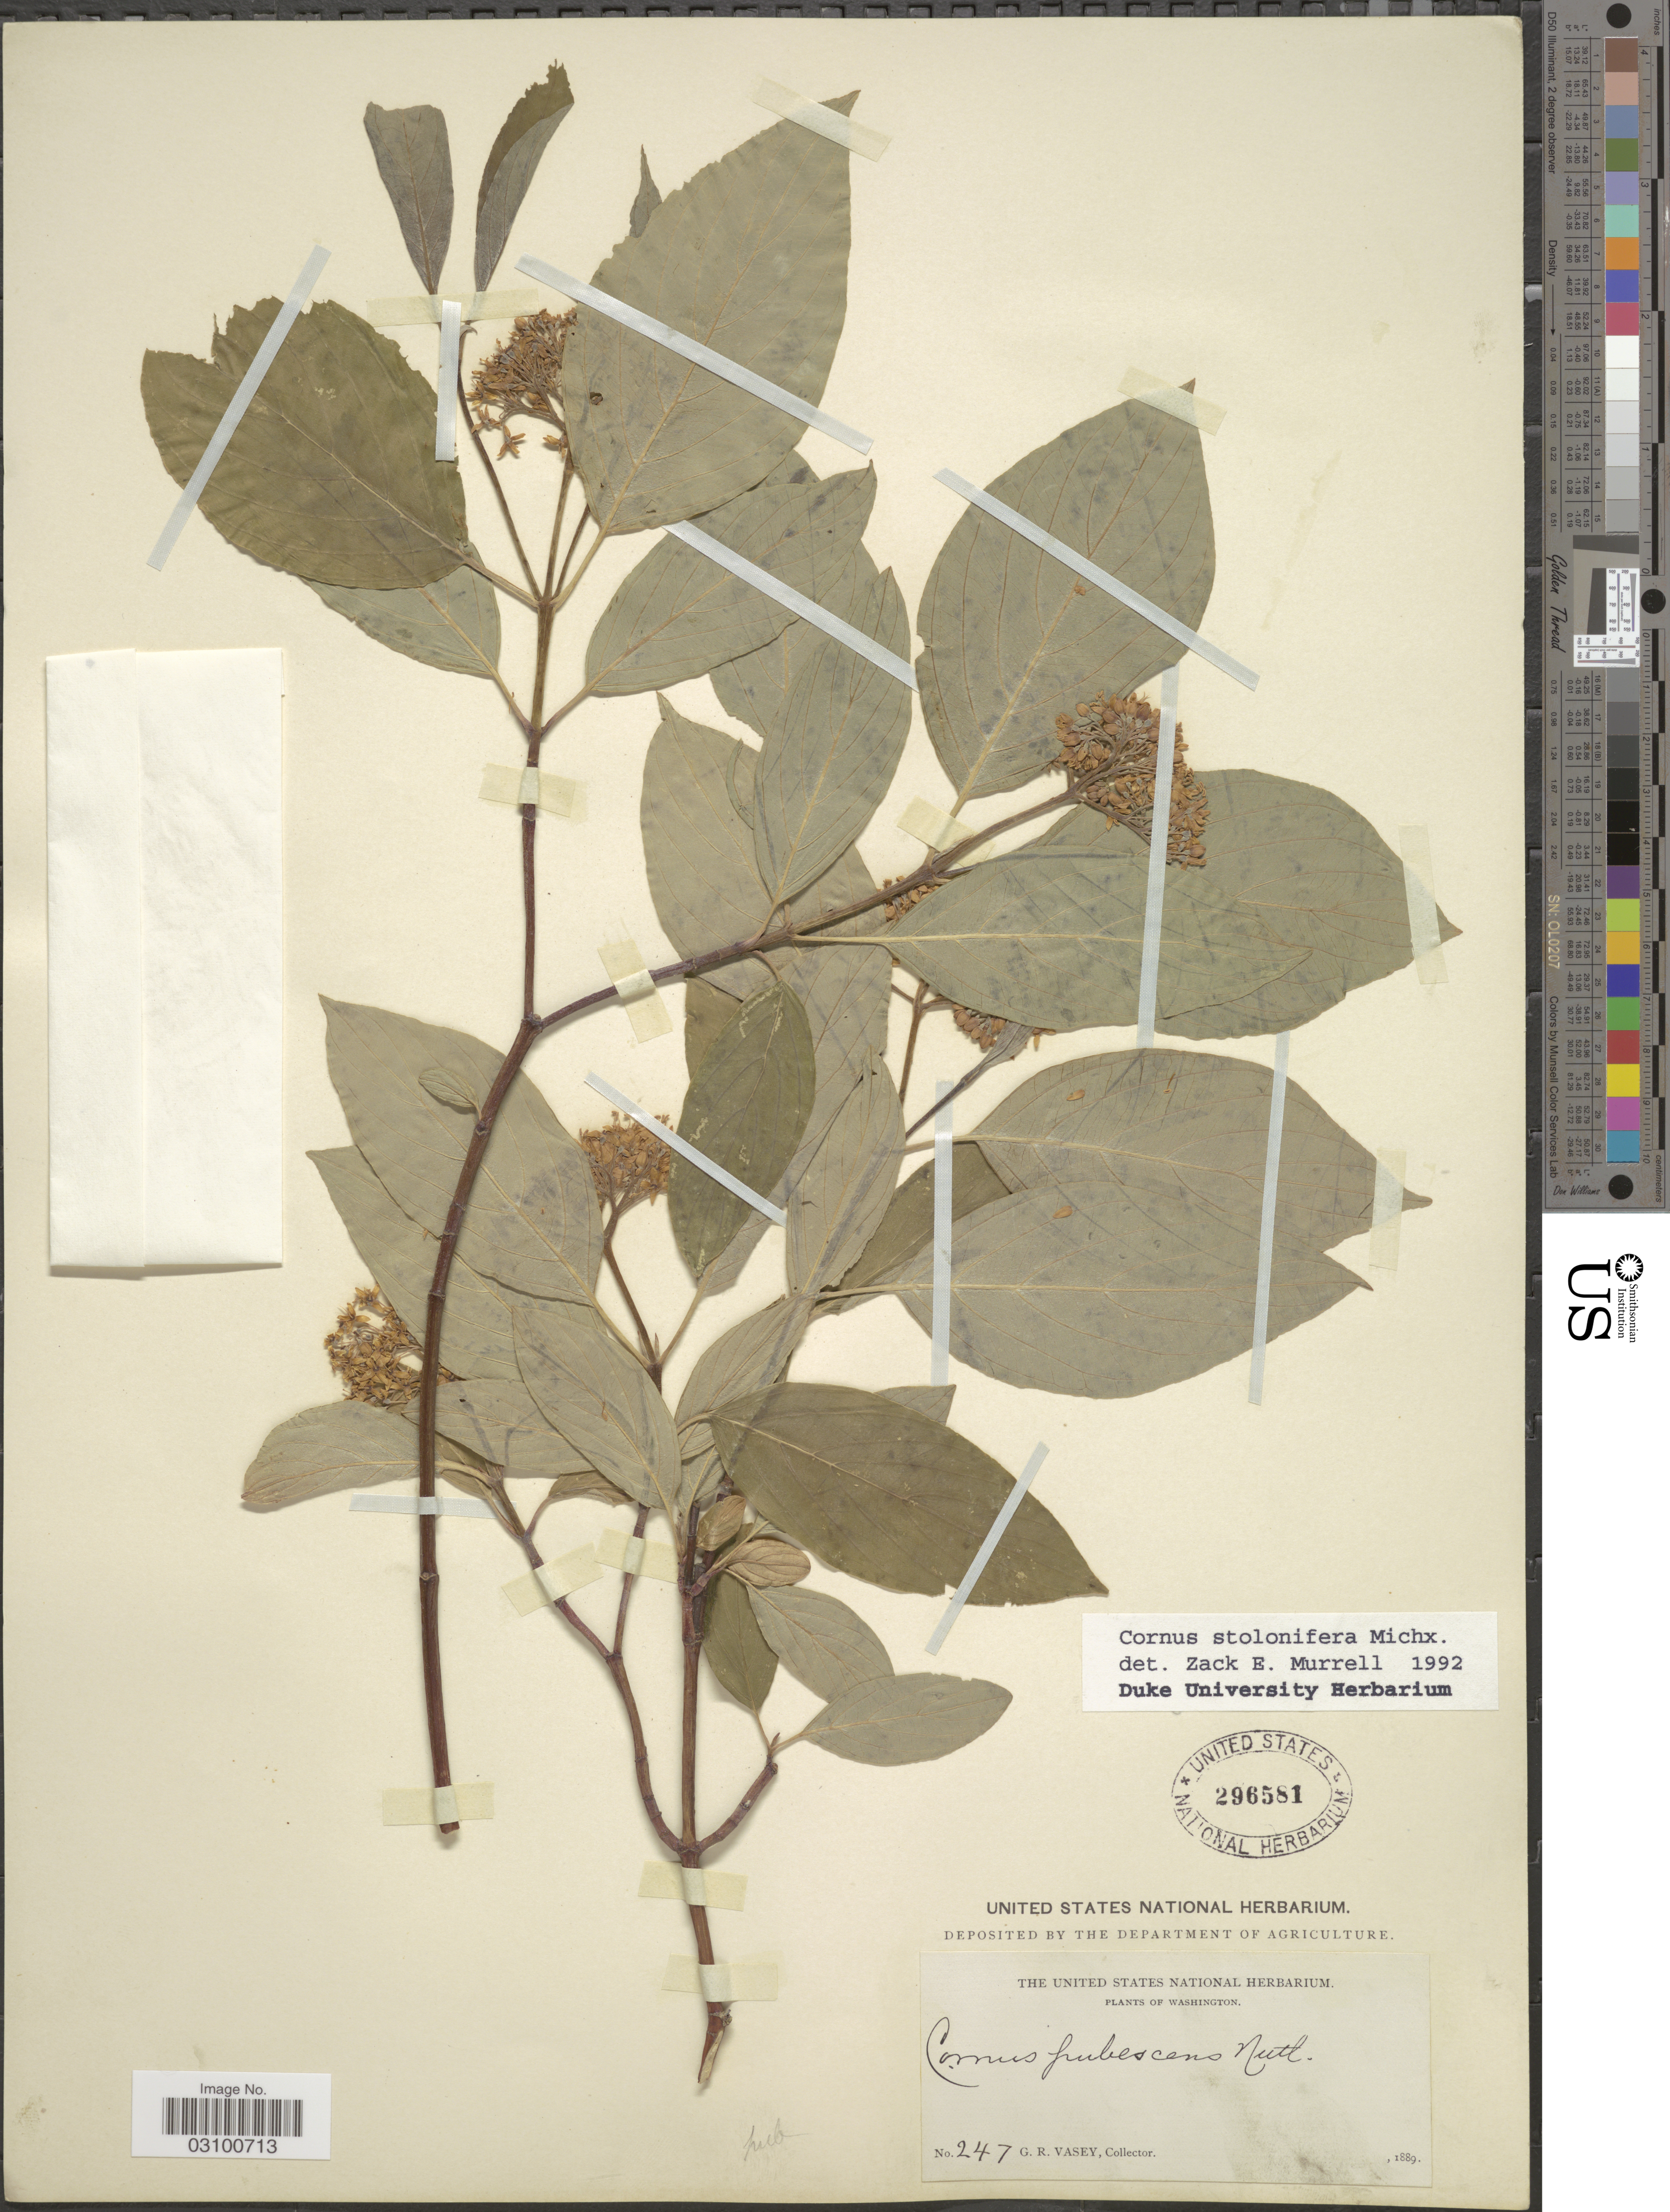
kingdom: Plantae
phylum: Tracheophyta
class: Magnoliopsida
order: Cornales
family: Cornaceae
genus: Cornus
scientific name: Cornus sericea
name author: L.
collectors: G. R. Vasey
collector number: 247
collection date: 1889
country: United States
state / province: Washington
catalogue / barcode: US 296581